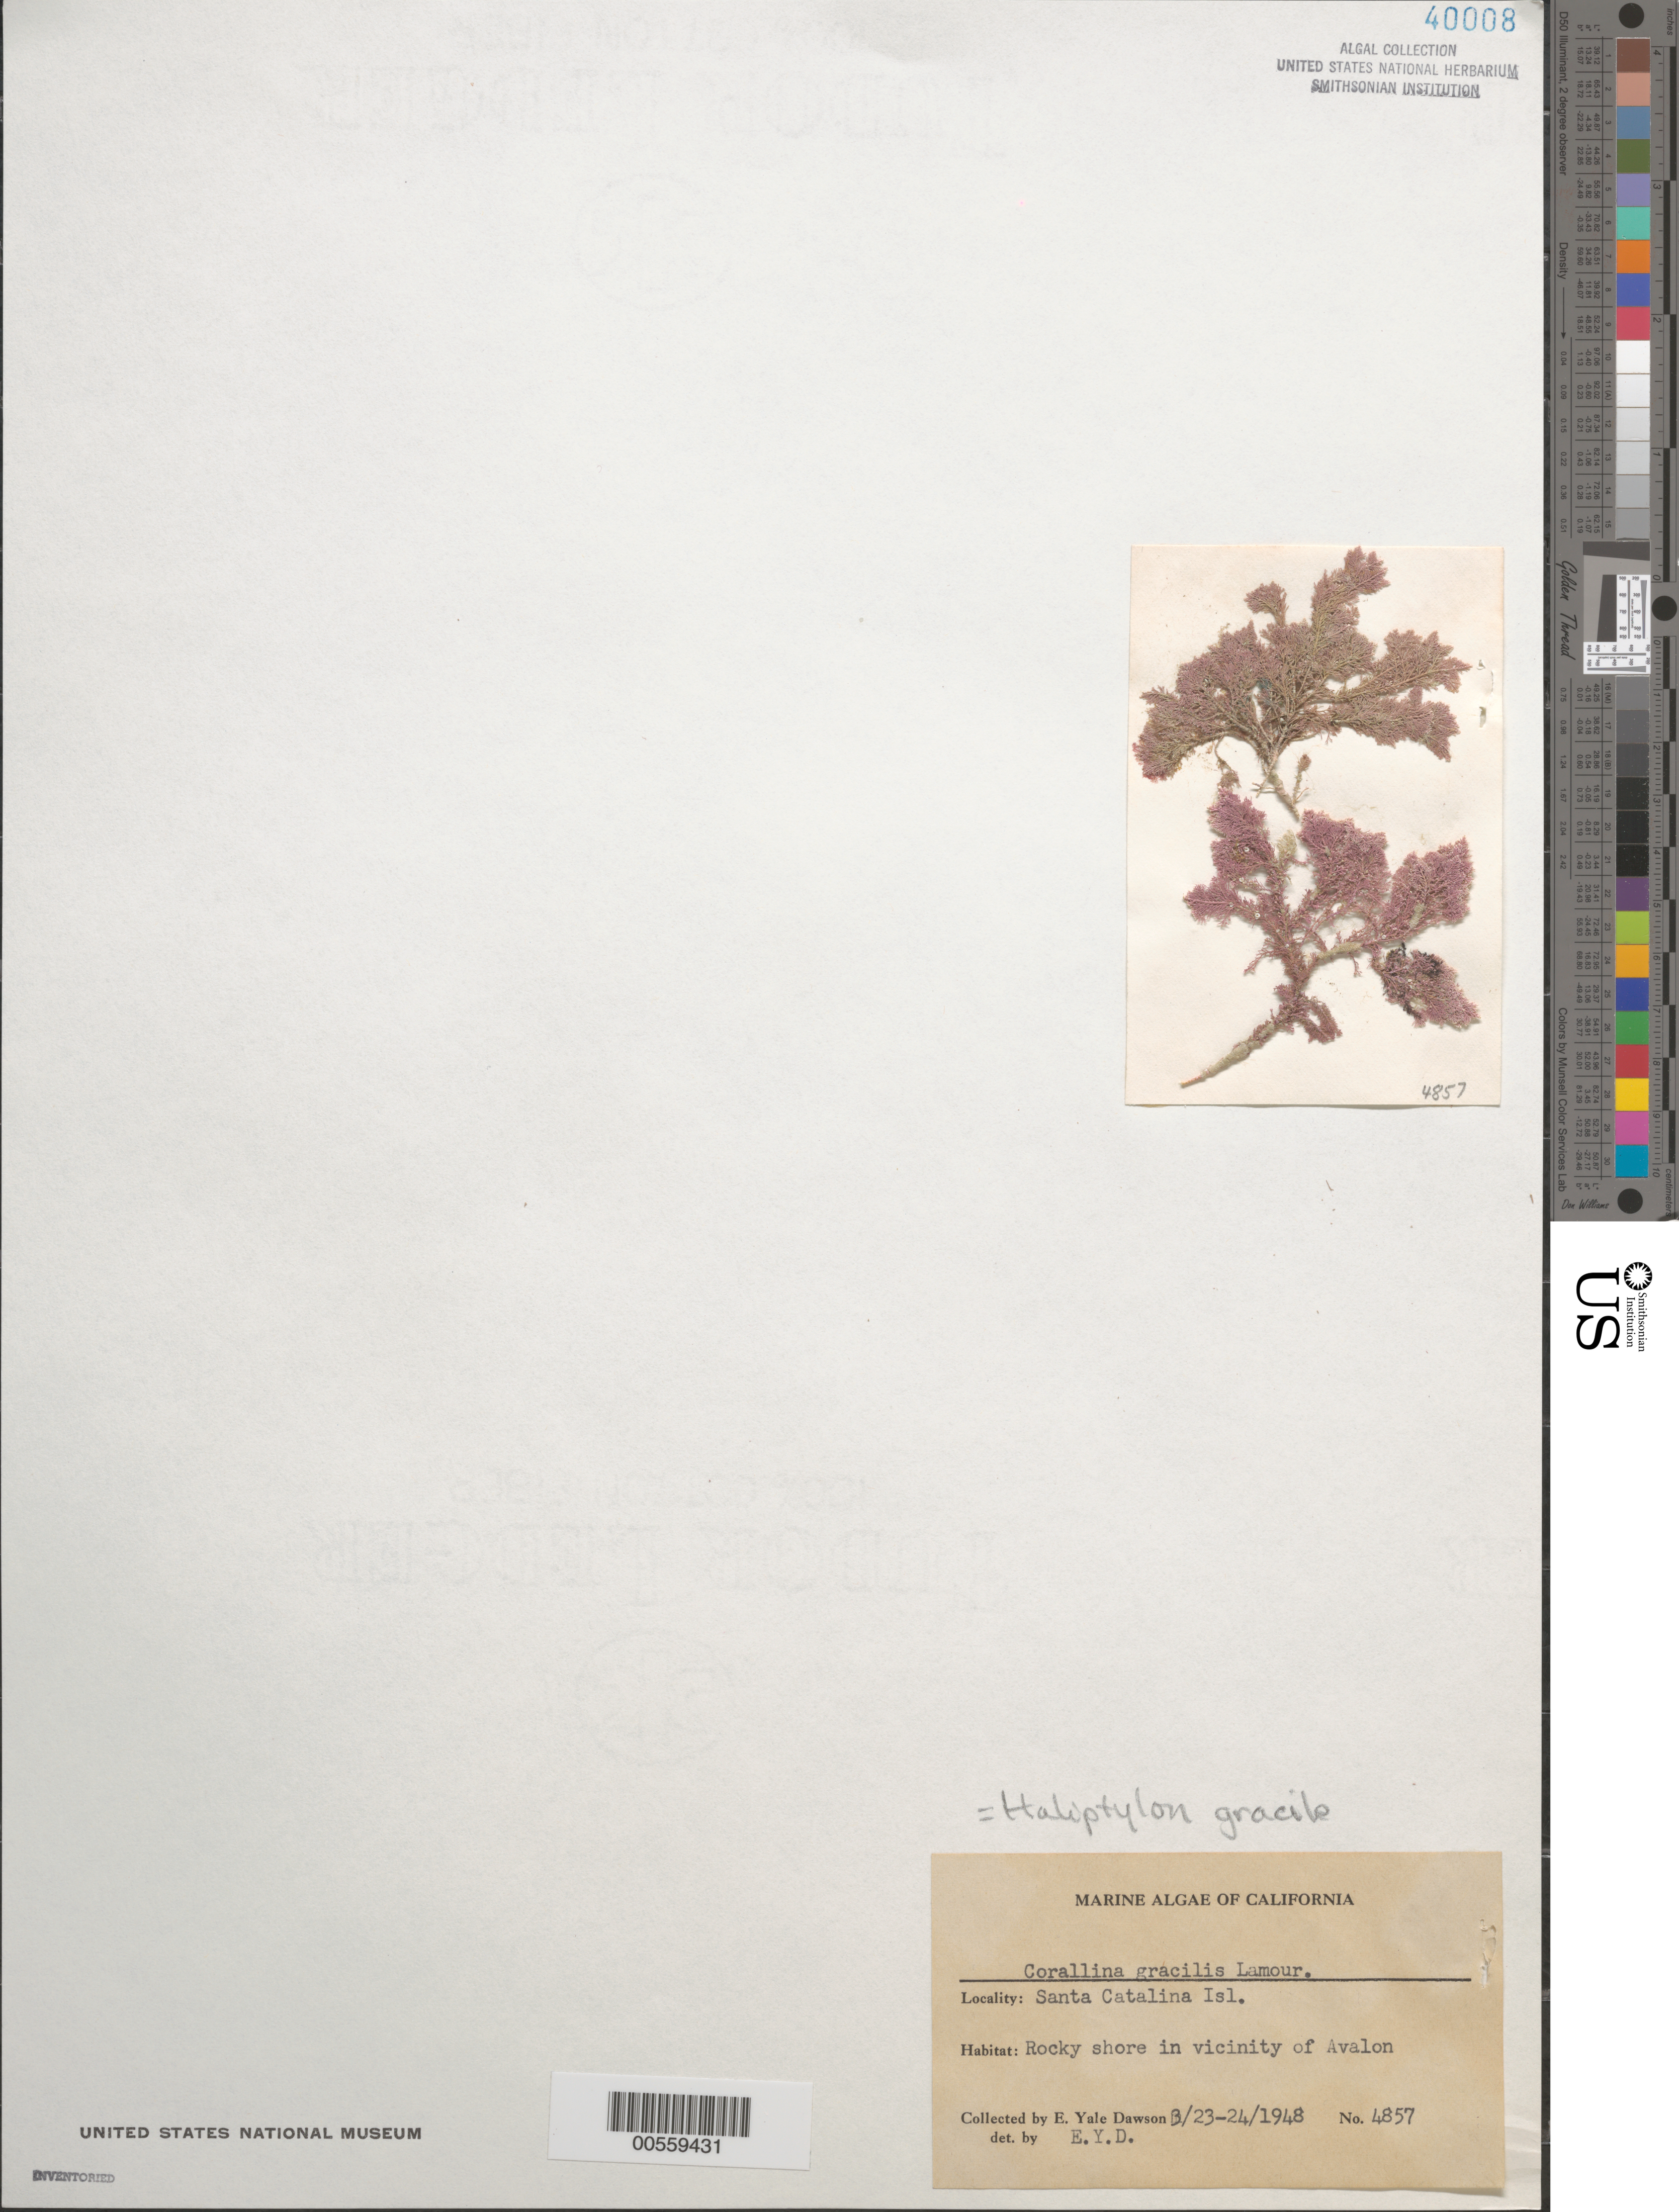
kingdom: Plantae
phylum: Rhodophyta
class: Florideophyceae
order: Corallinales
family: Corallinaceae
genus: Jania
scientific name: Jania rosea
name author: (Lam.) Decne.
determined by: Algae name updating Project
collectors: E. Y. Dawson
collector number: EYD 4857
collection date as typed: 23 Mar 1948 to 24 Mar 1948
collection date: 1948-03-23/1948-03-24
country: United States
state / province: California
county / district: Los Angeles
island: Santa Catalina Island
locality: Avalon area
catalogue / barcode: US 40008